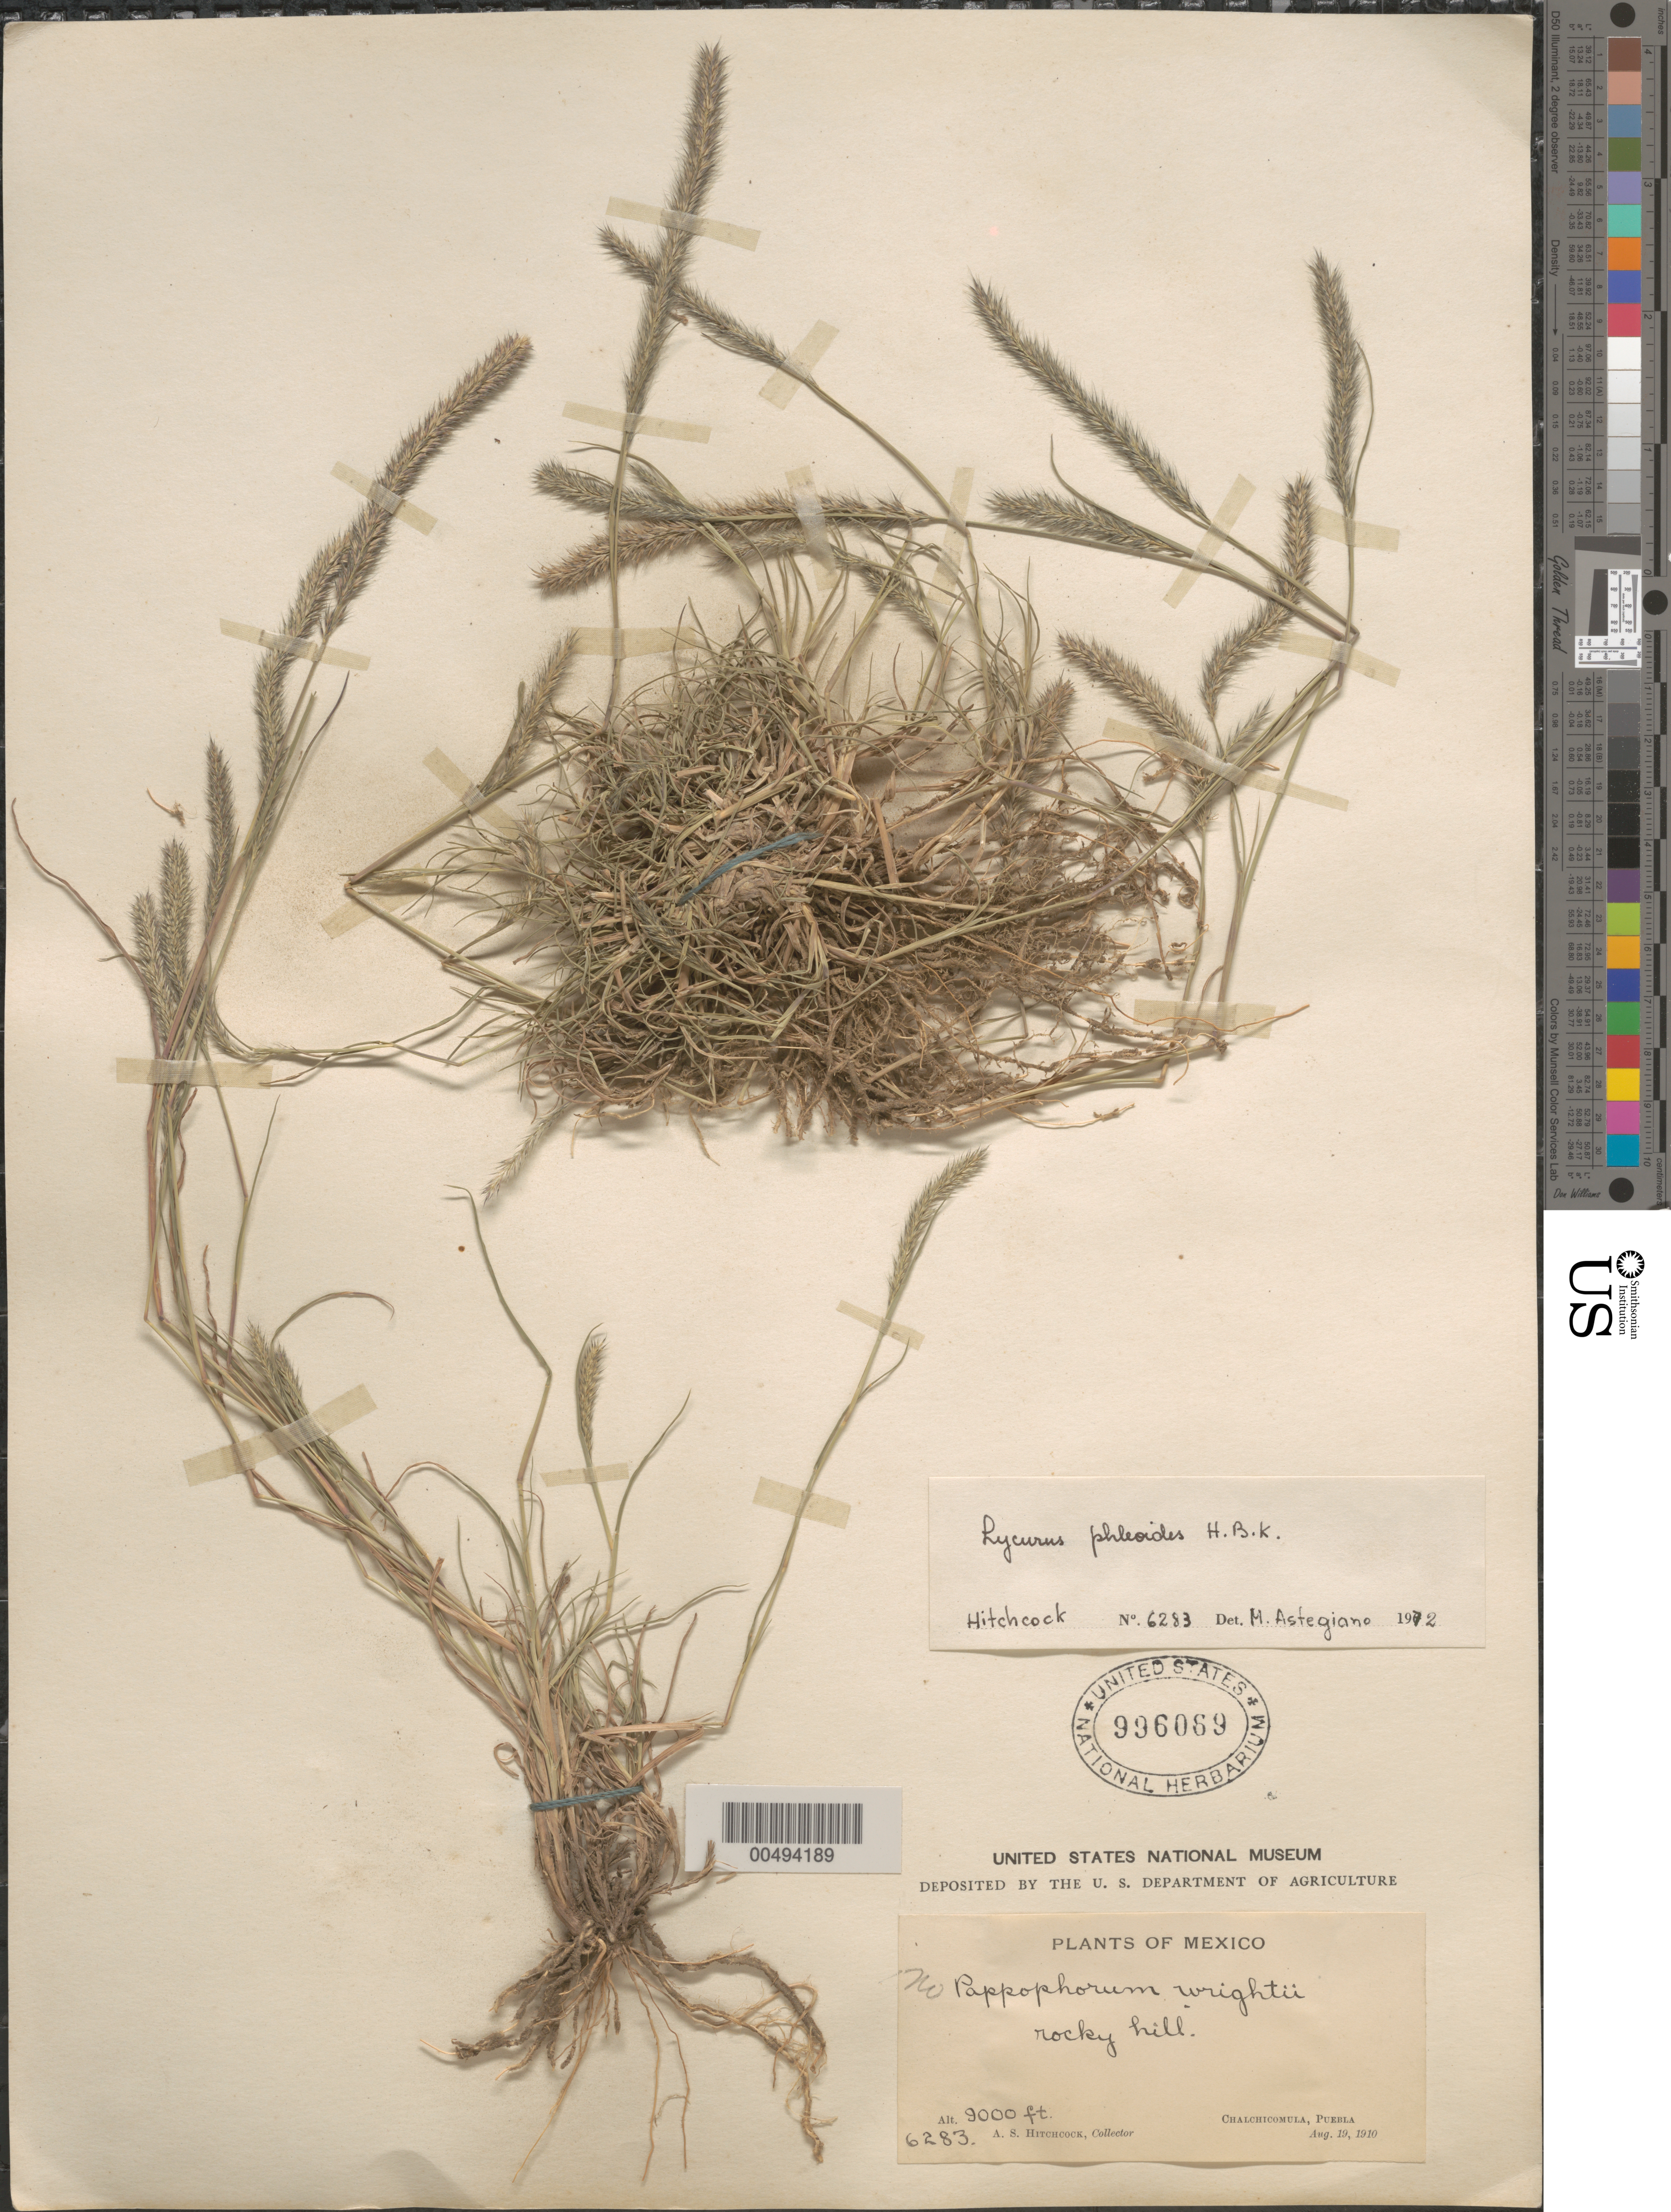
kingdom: Plantae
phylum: Tracheophyta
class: Liliopsida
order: Poales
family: Poaceae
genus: Lycurus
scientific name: Lycurus phleoides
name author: Kunth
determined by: Astegiano, M.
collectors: A. S. Hitchcock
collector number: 6283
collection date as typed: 19 Aug 1910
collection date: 1910-08-19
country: Mexico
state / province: Puebla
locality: Chalchicomula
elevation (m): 2743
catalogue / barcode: US 996069